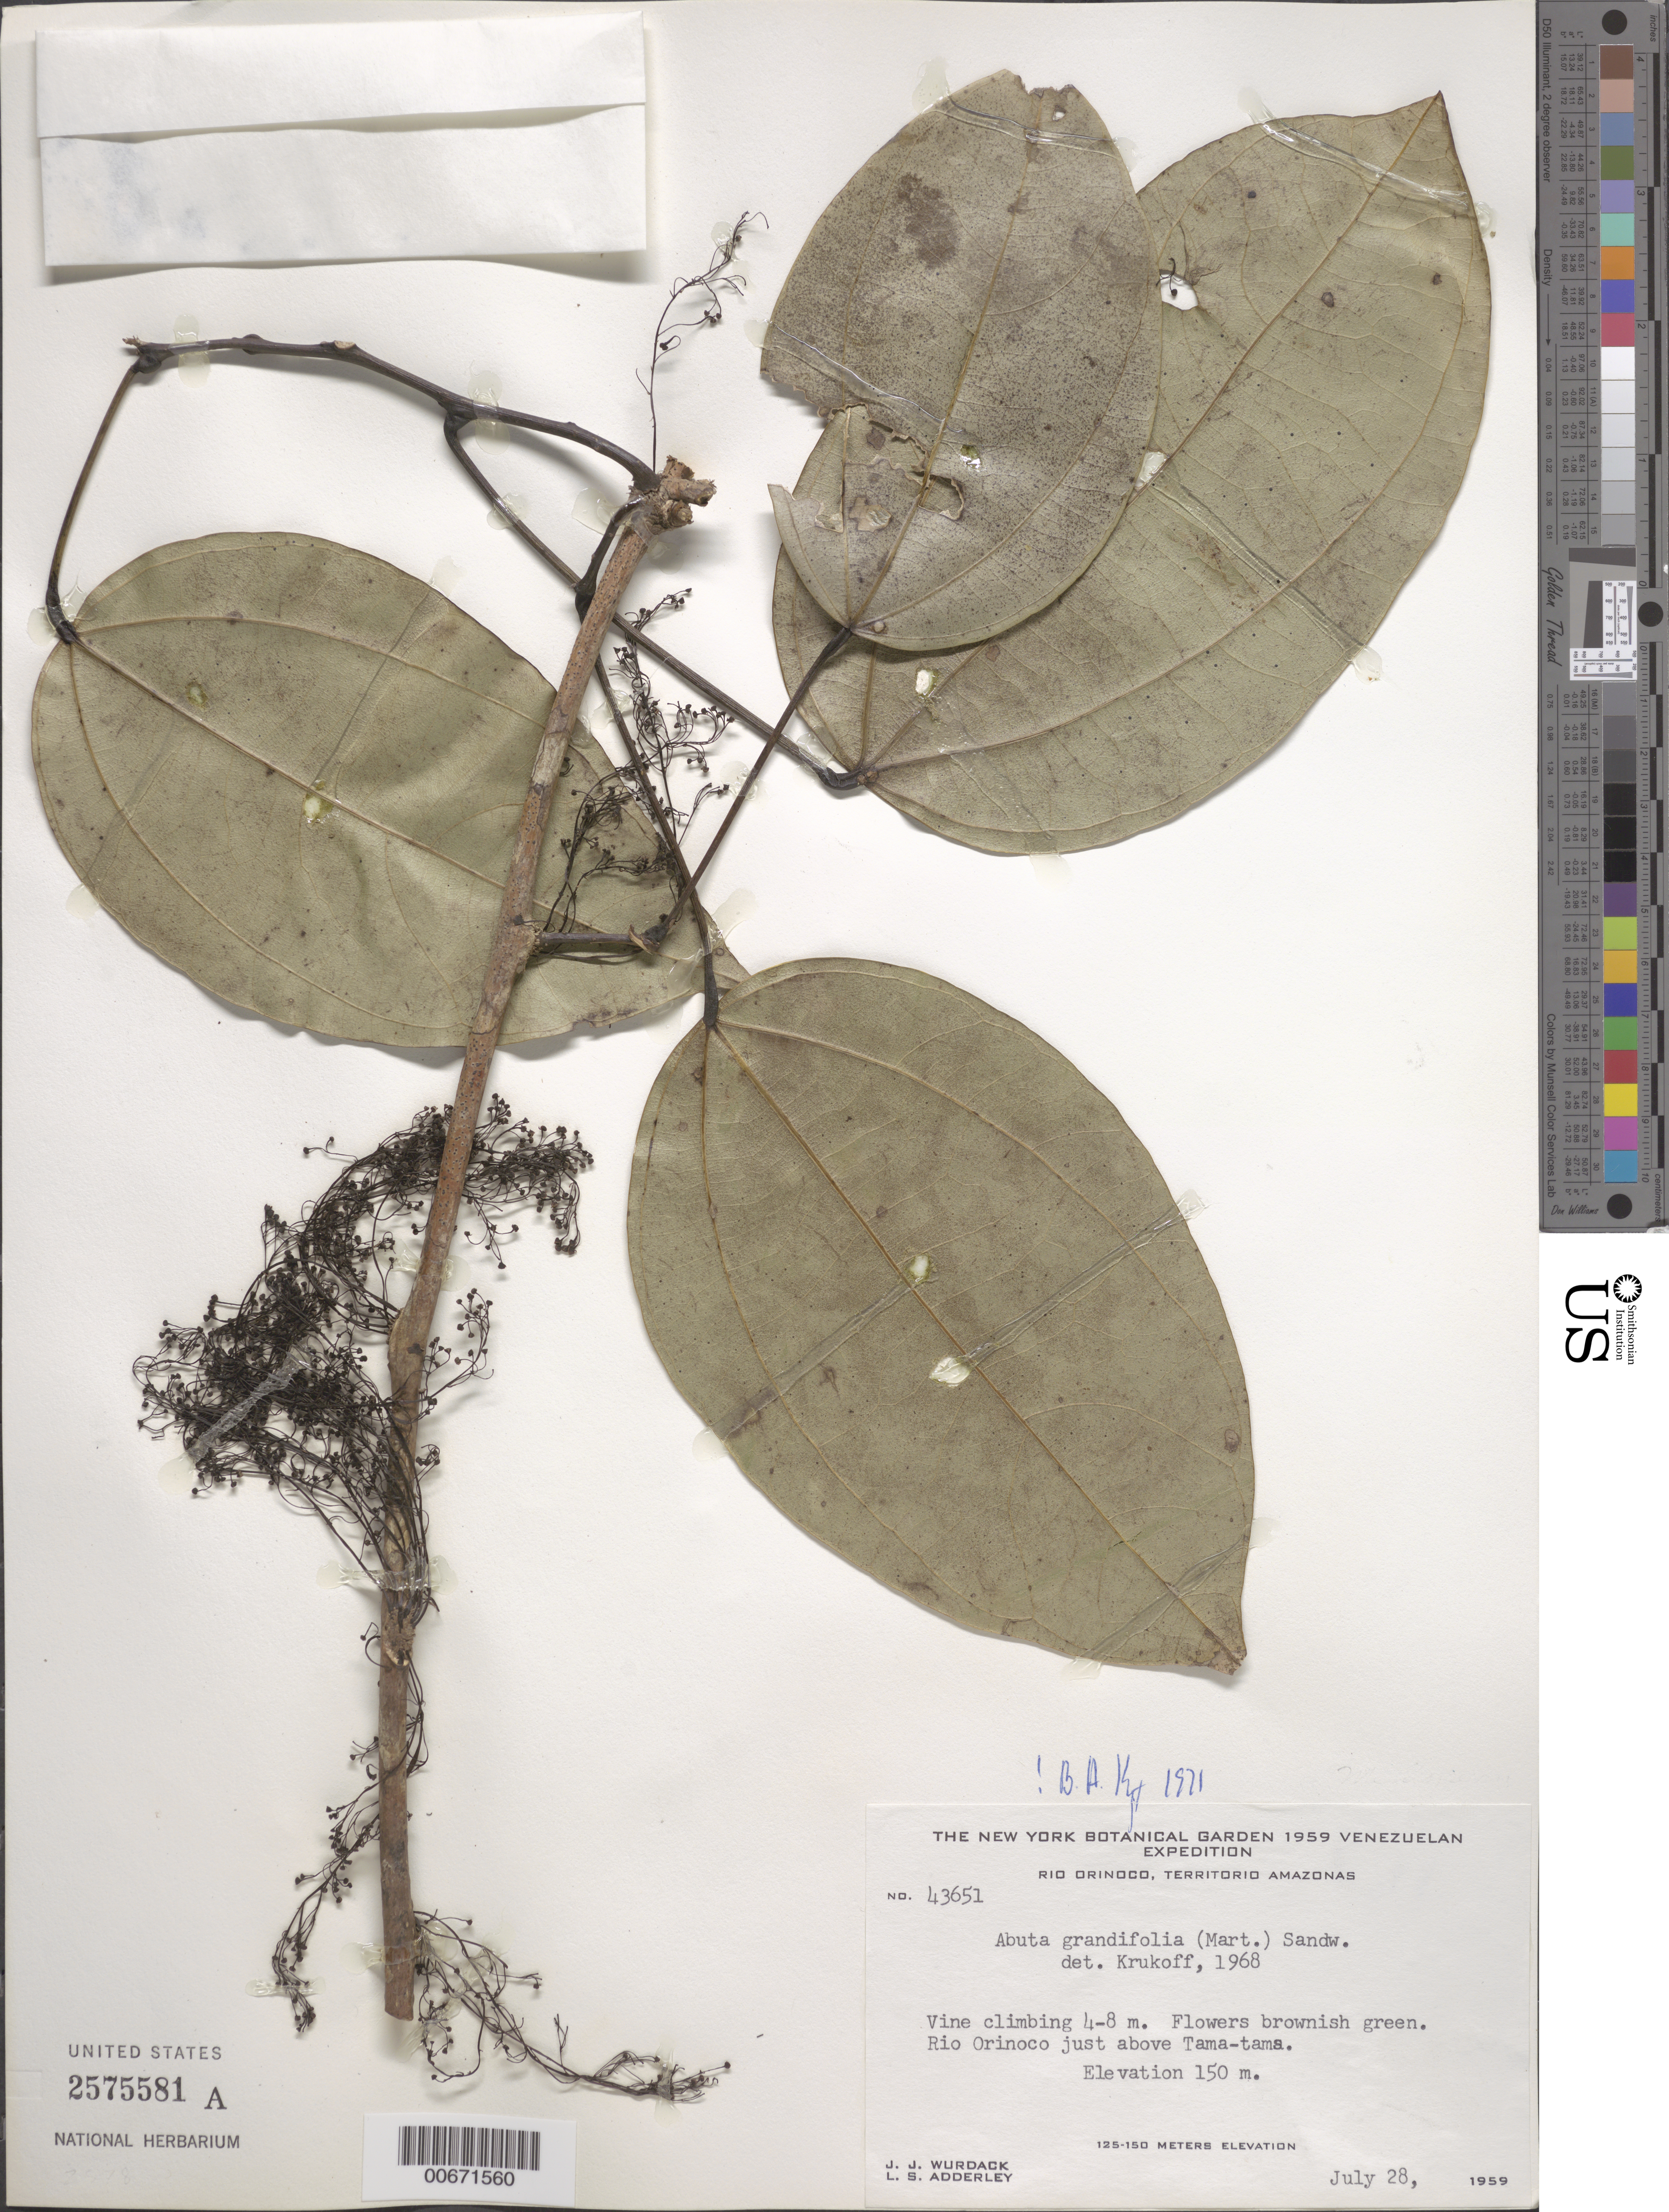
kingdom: Plantae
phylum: Tracheophyta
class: Magnoliopsida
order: Ranunculales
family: Menispermaceae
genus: Abuta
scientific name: Abuta grandifolia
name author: (Mart.) Sandwith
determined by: Krukoff, B. A.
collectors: J. J. Wurdack & L. S. Adderley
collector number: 43651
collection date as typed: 28-Jul-59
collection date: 1959-07-28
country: Venezuela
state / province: Amazonas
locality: Río Orinoco, Tama-Tama, just above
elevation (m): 125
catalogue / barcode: US 2575581A